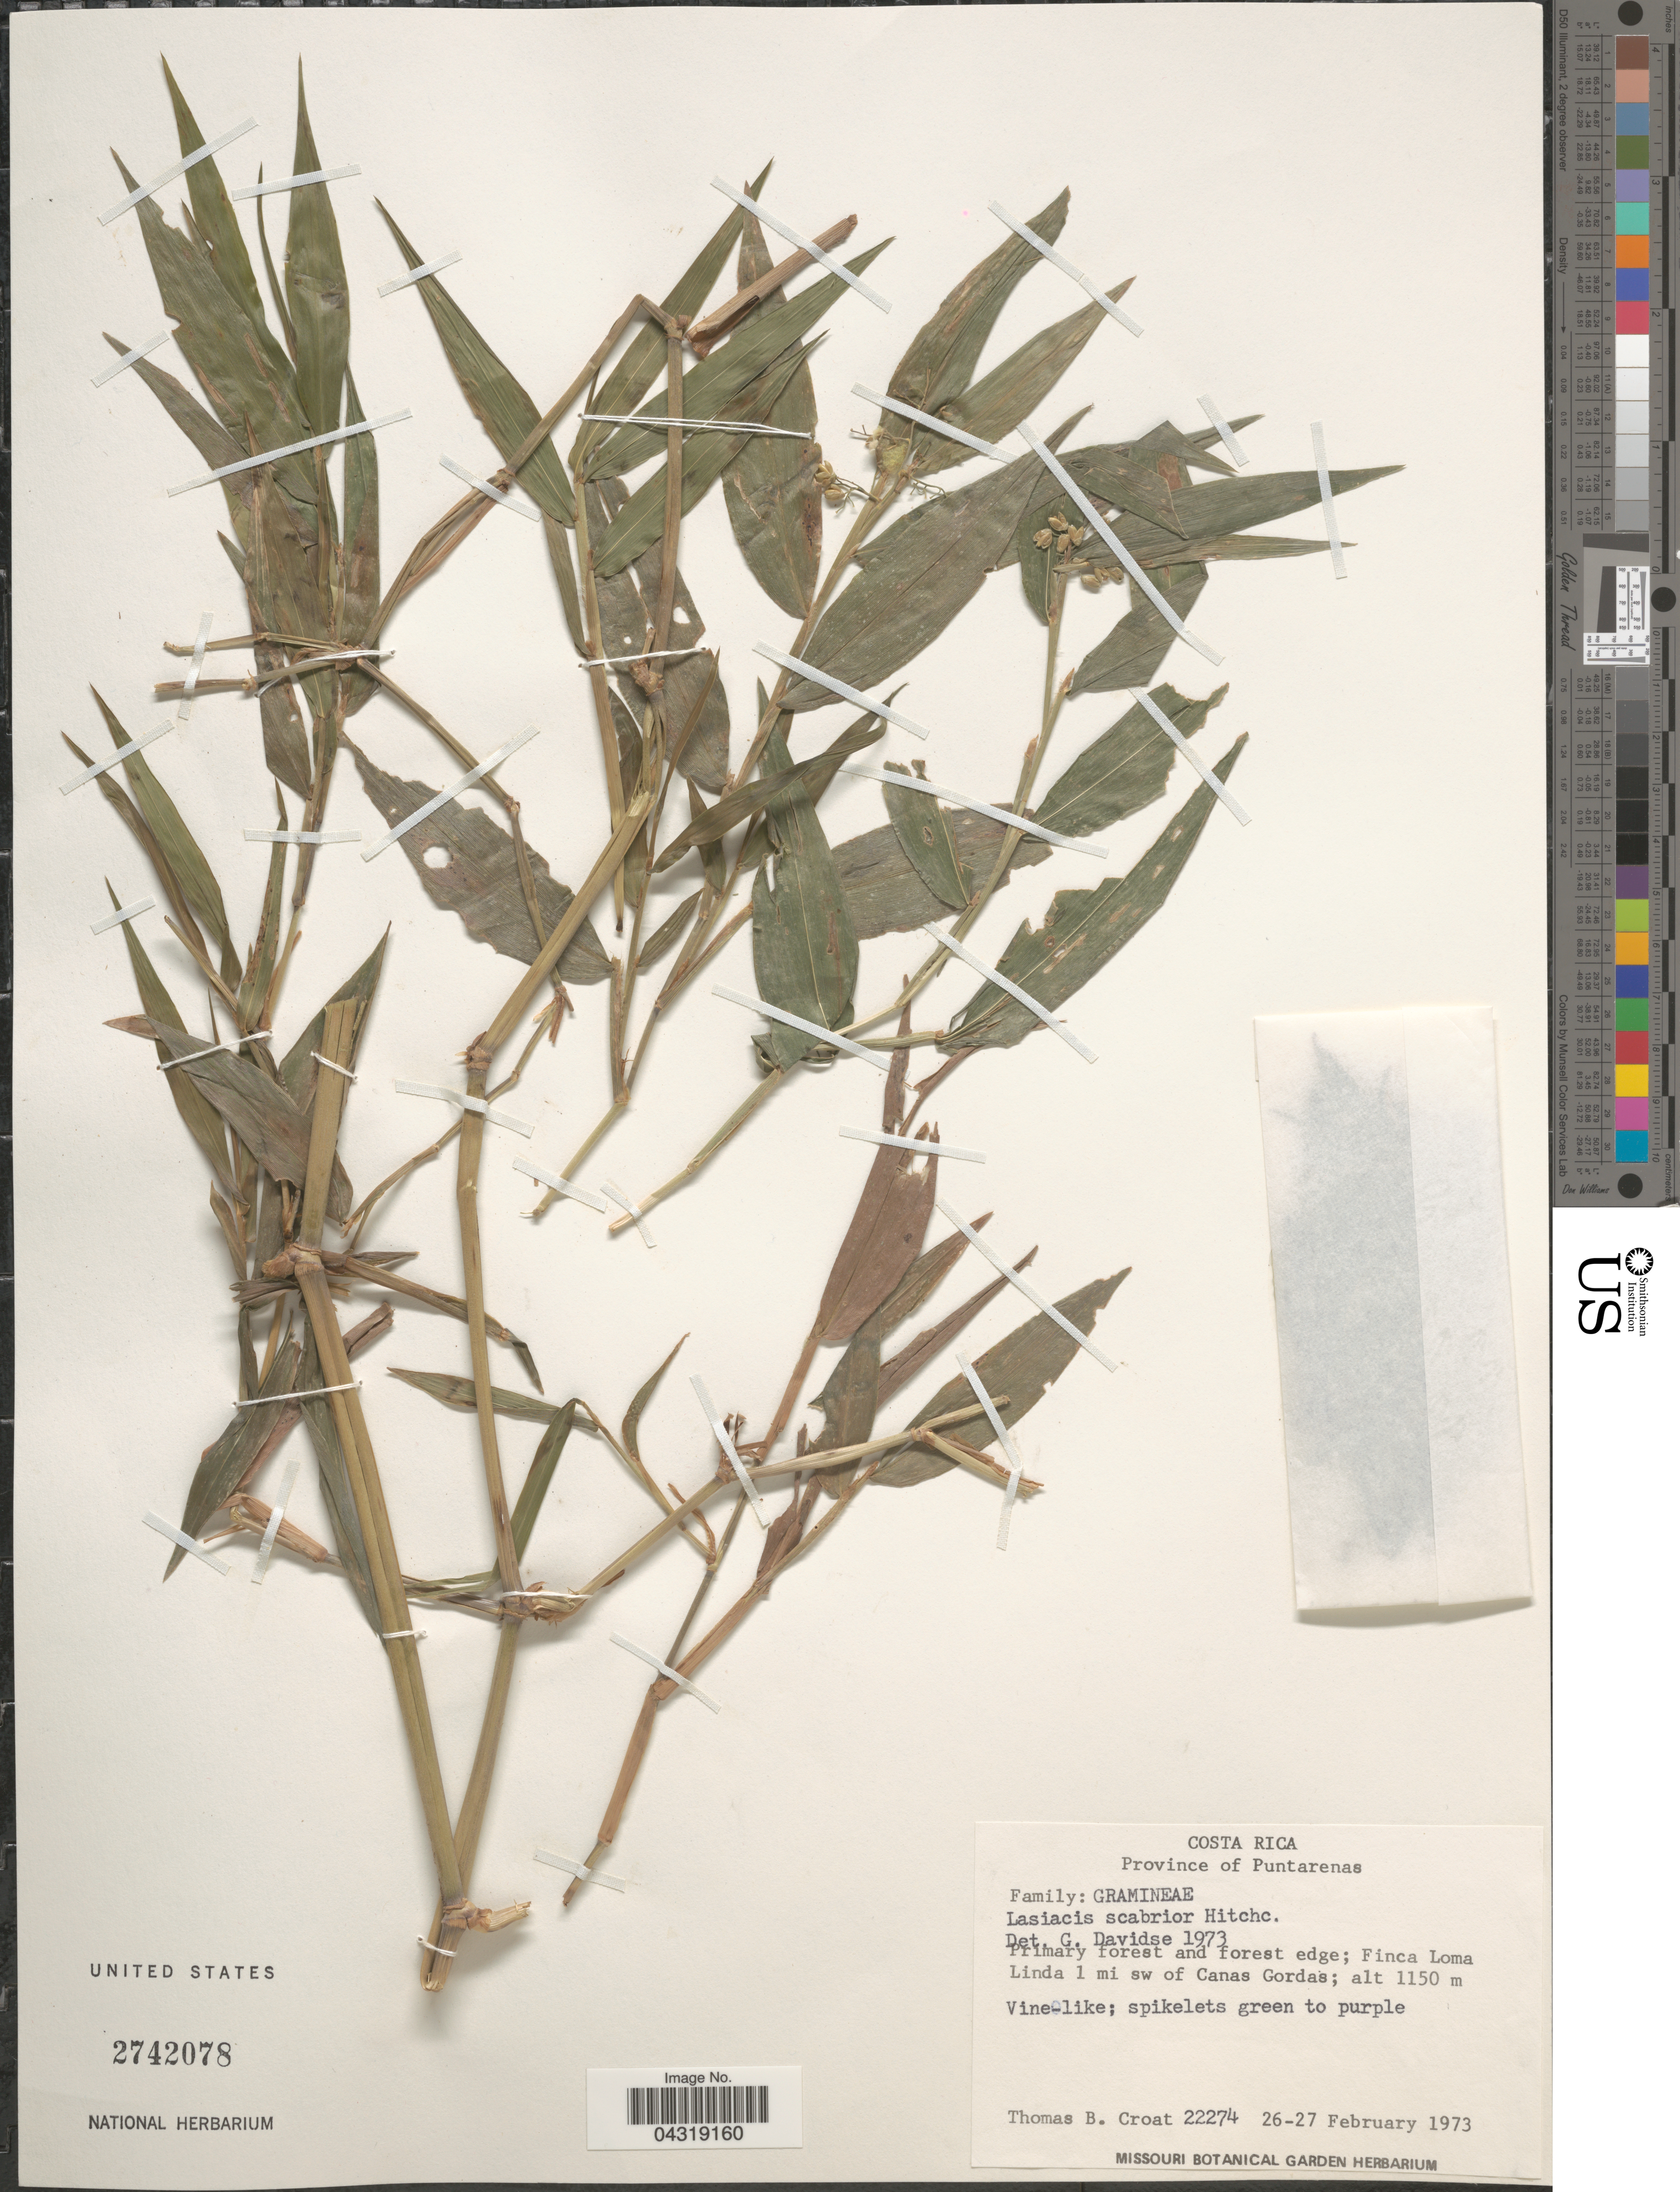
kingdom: Plantae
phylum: Tracheophyta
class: Liliopsida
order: Poales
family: Poaceae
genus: Lasiacis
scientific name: Lasiacis scabrior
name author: Hitchc.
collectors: T. B. Croat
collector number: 22274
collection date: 1973-02-26/1973-02-27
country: Costa Rica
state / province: Puntarenas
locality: Finca Loma Linda 1 mi sw of Canas Gordas.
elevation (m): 1150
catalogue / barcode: US 2742078